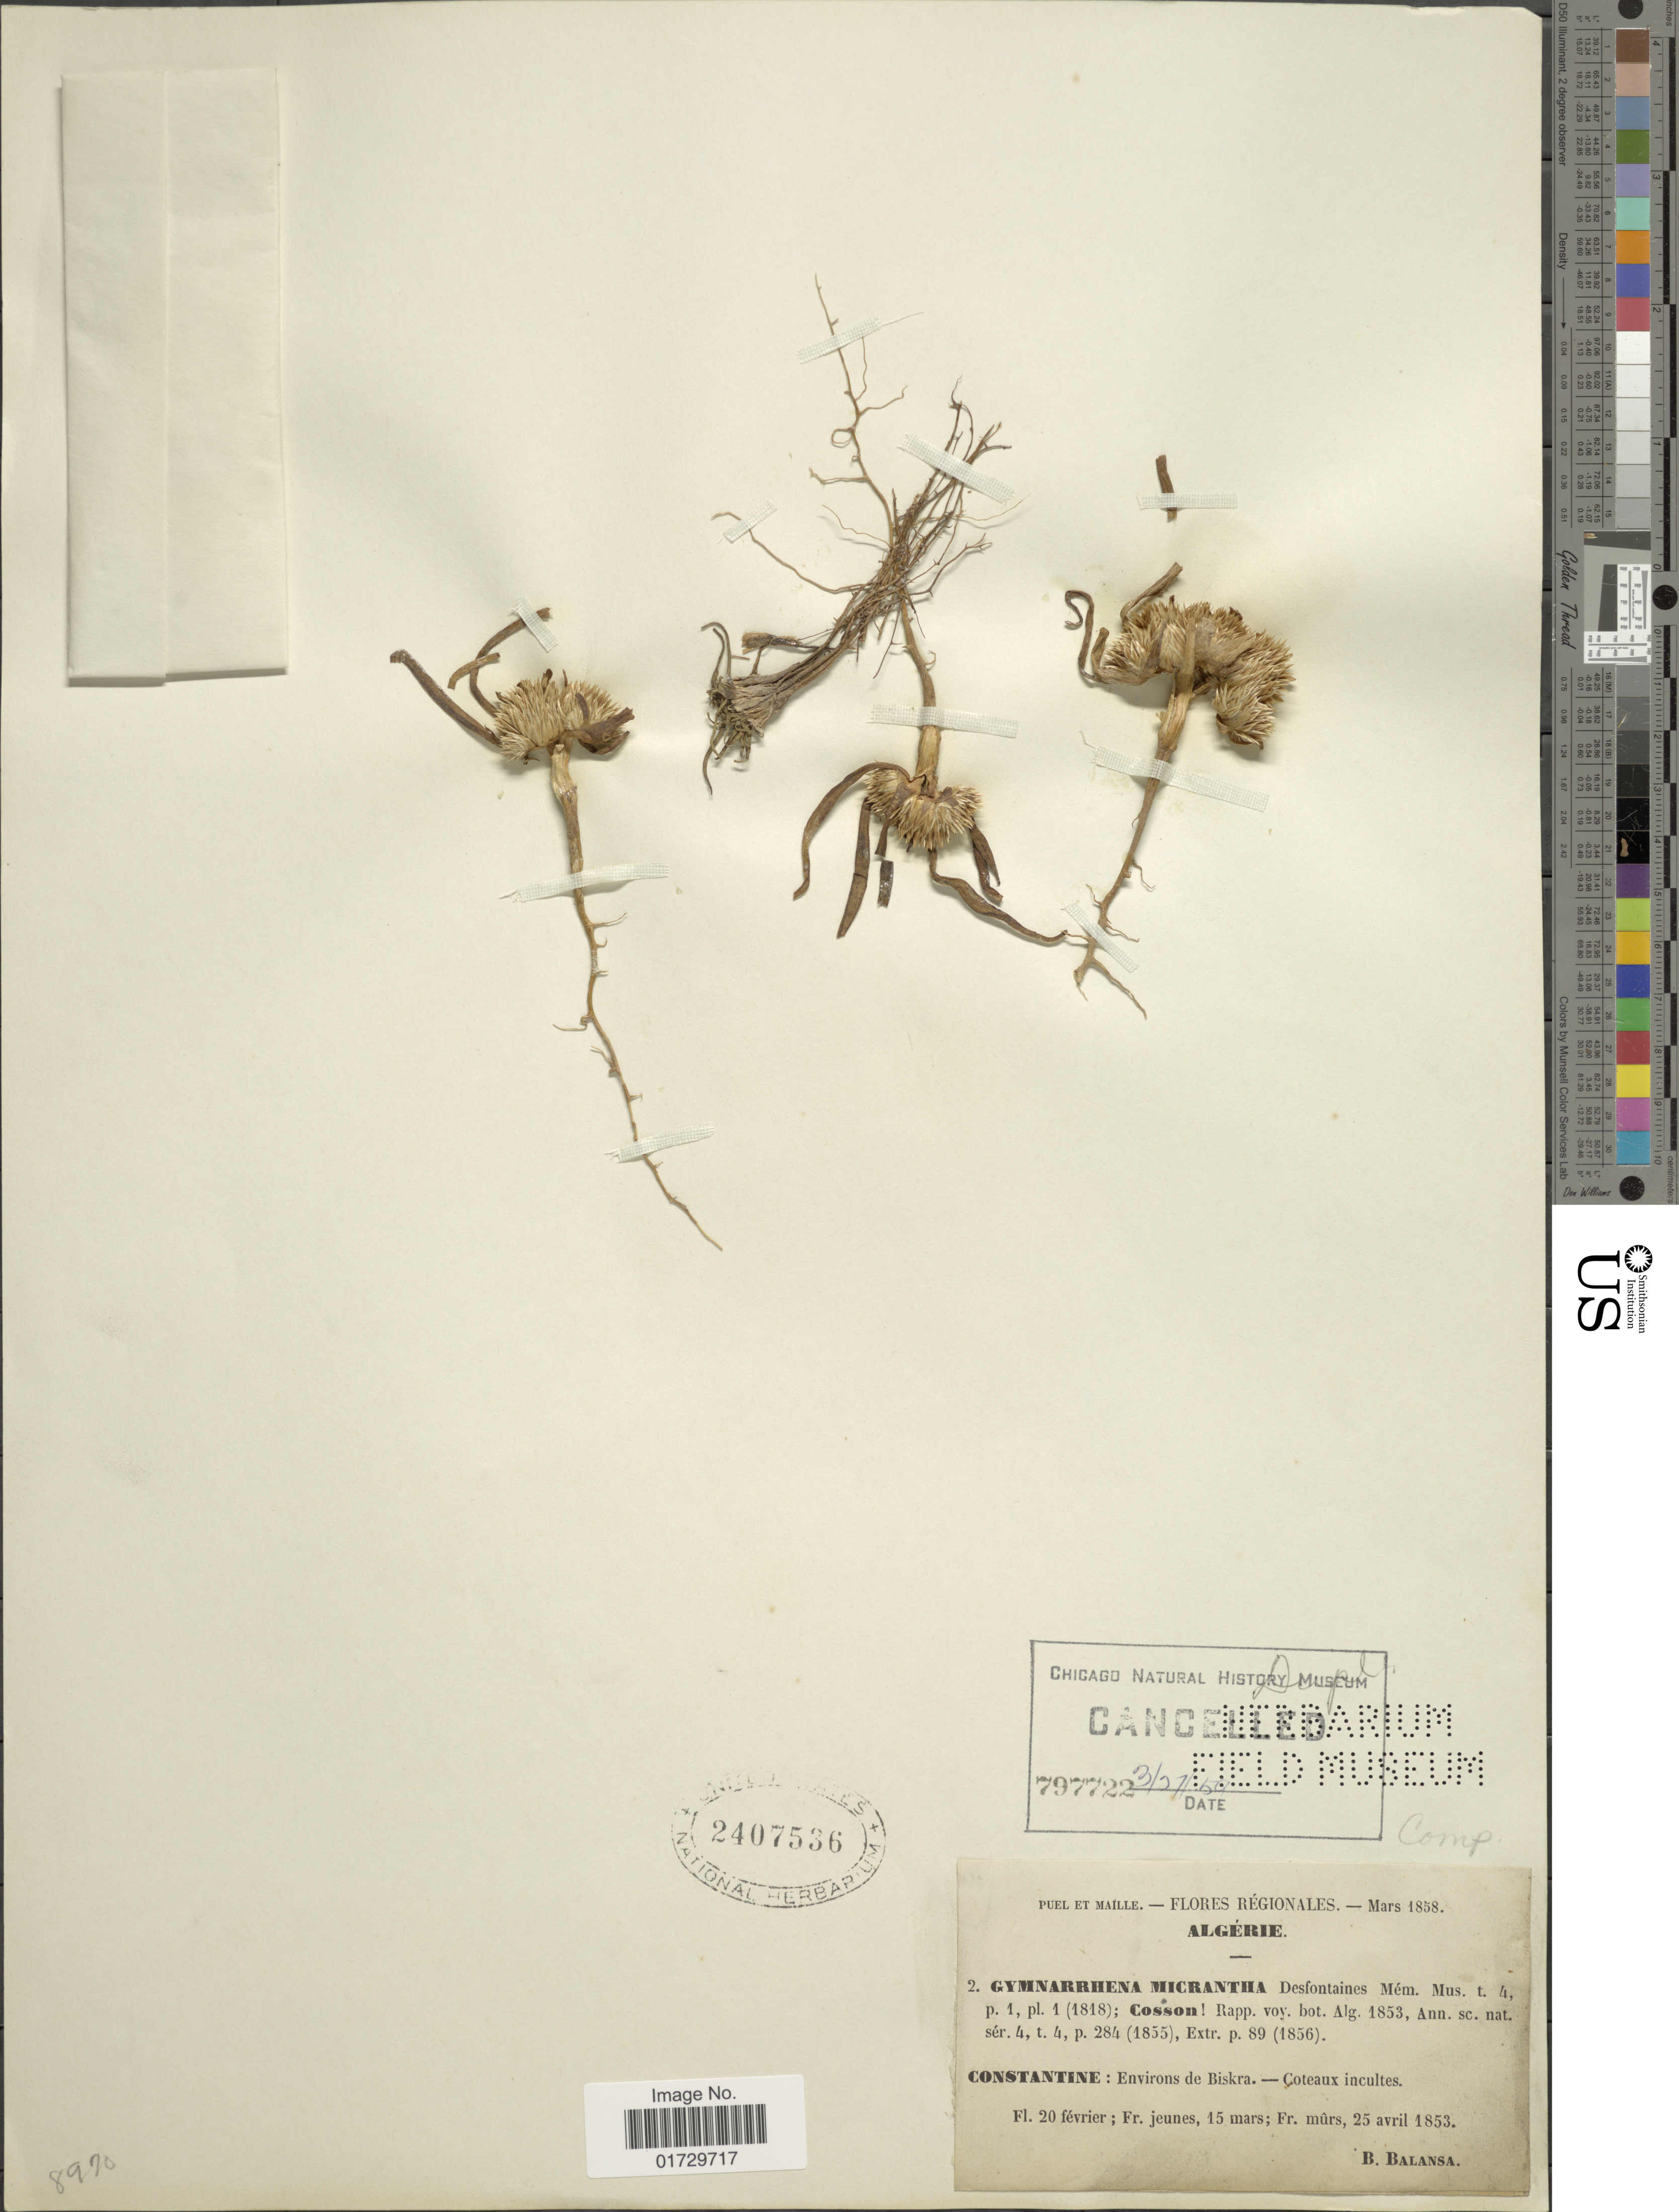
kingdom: Plantae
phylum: Tracheophyta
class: Magnoliopsida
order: Asterales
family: Asteraceae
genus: Gymnarrhena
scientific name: Gymnarrhena micrantha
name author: Desf.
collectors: B. Balansa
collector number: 2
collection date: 1853-02-20/1853-04-25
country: Algeria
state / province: Biskra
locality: Algerie, Constantine: Environs de Biskra. - Coteaux incultes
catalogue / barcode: US 2407536